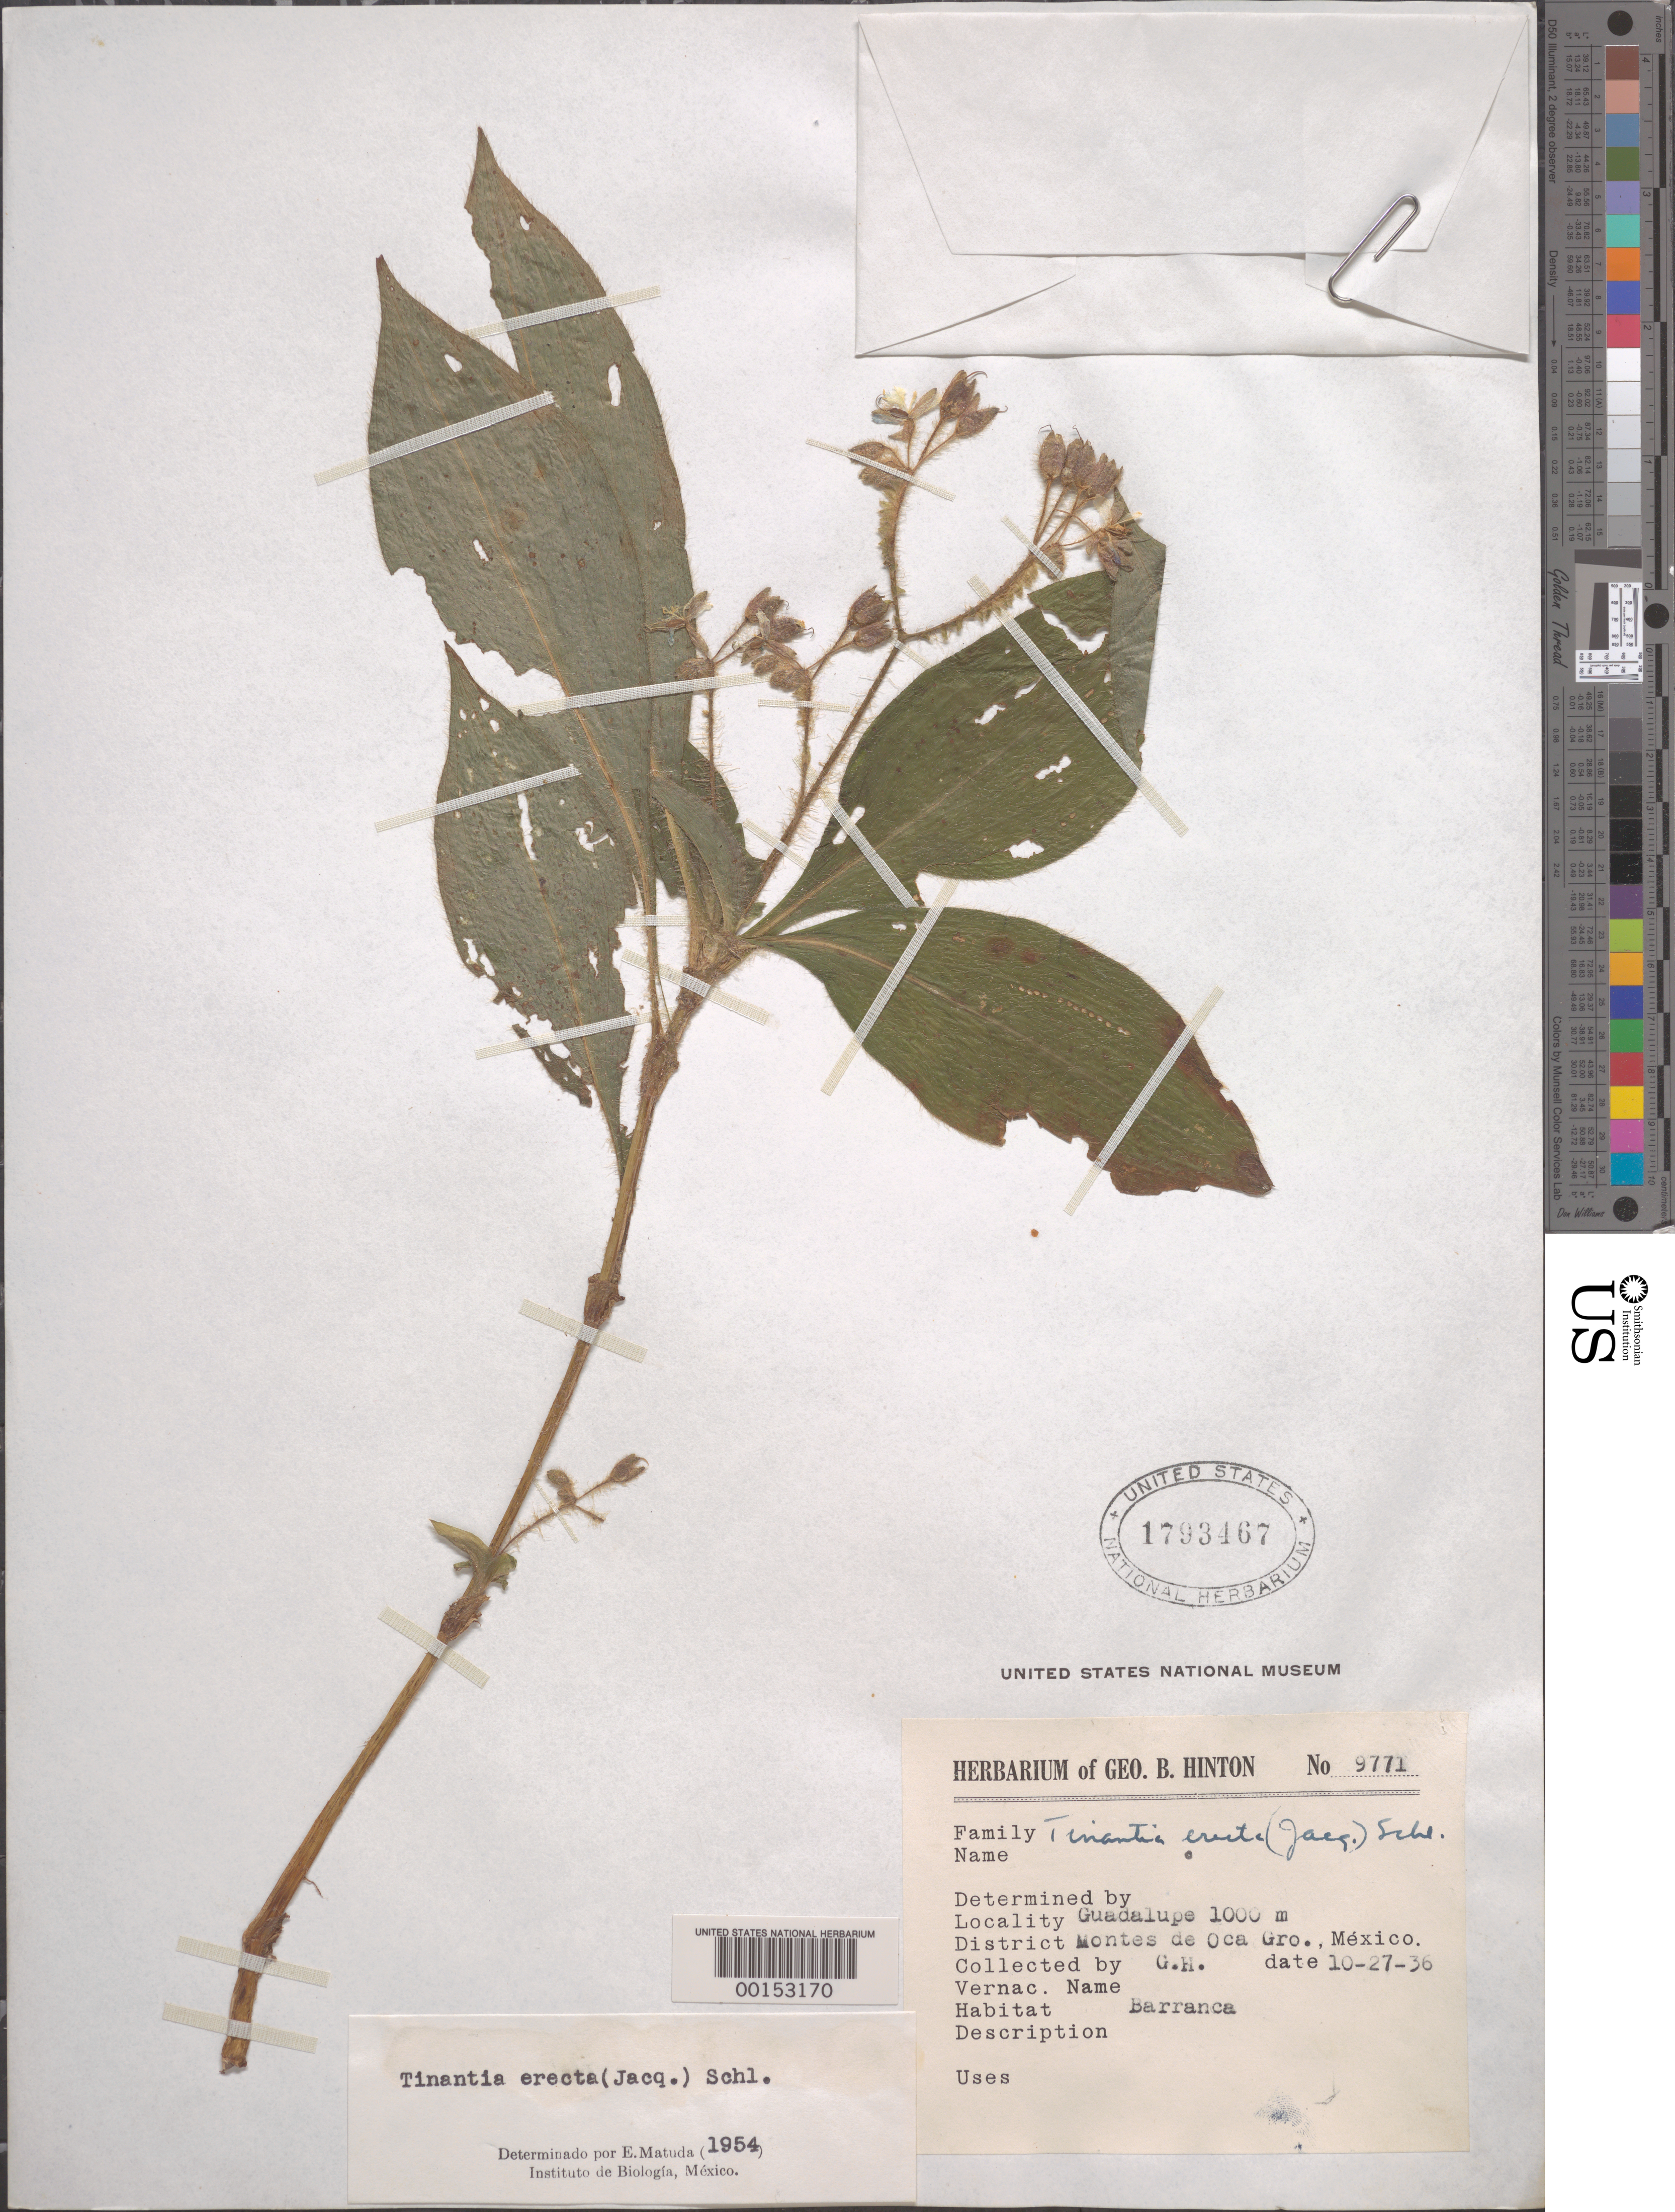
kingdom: Plantae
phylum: Tracheophyta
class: Liliopsida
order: Commelinales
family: Commelinaceae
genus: Tinantia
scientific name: Tinantia erecta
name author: (Jacq.) Fenzl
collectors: G. B. Hinton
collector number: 9771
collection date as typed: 27 Oct 1936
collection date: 1936-10-27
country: Mexico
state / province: Guerrero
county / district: Unión De Isidoro Montes De Oca, La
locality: Montes de Oca mun. (?), Guadalupe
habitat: Barranca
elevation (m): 1000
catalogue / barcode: US 1793467